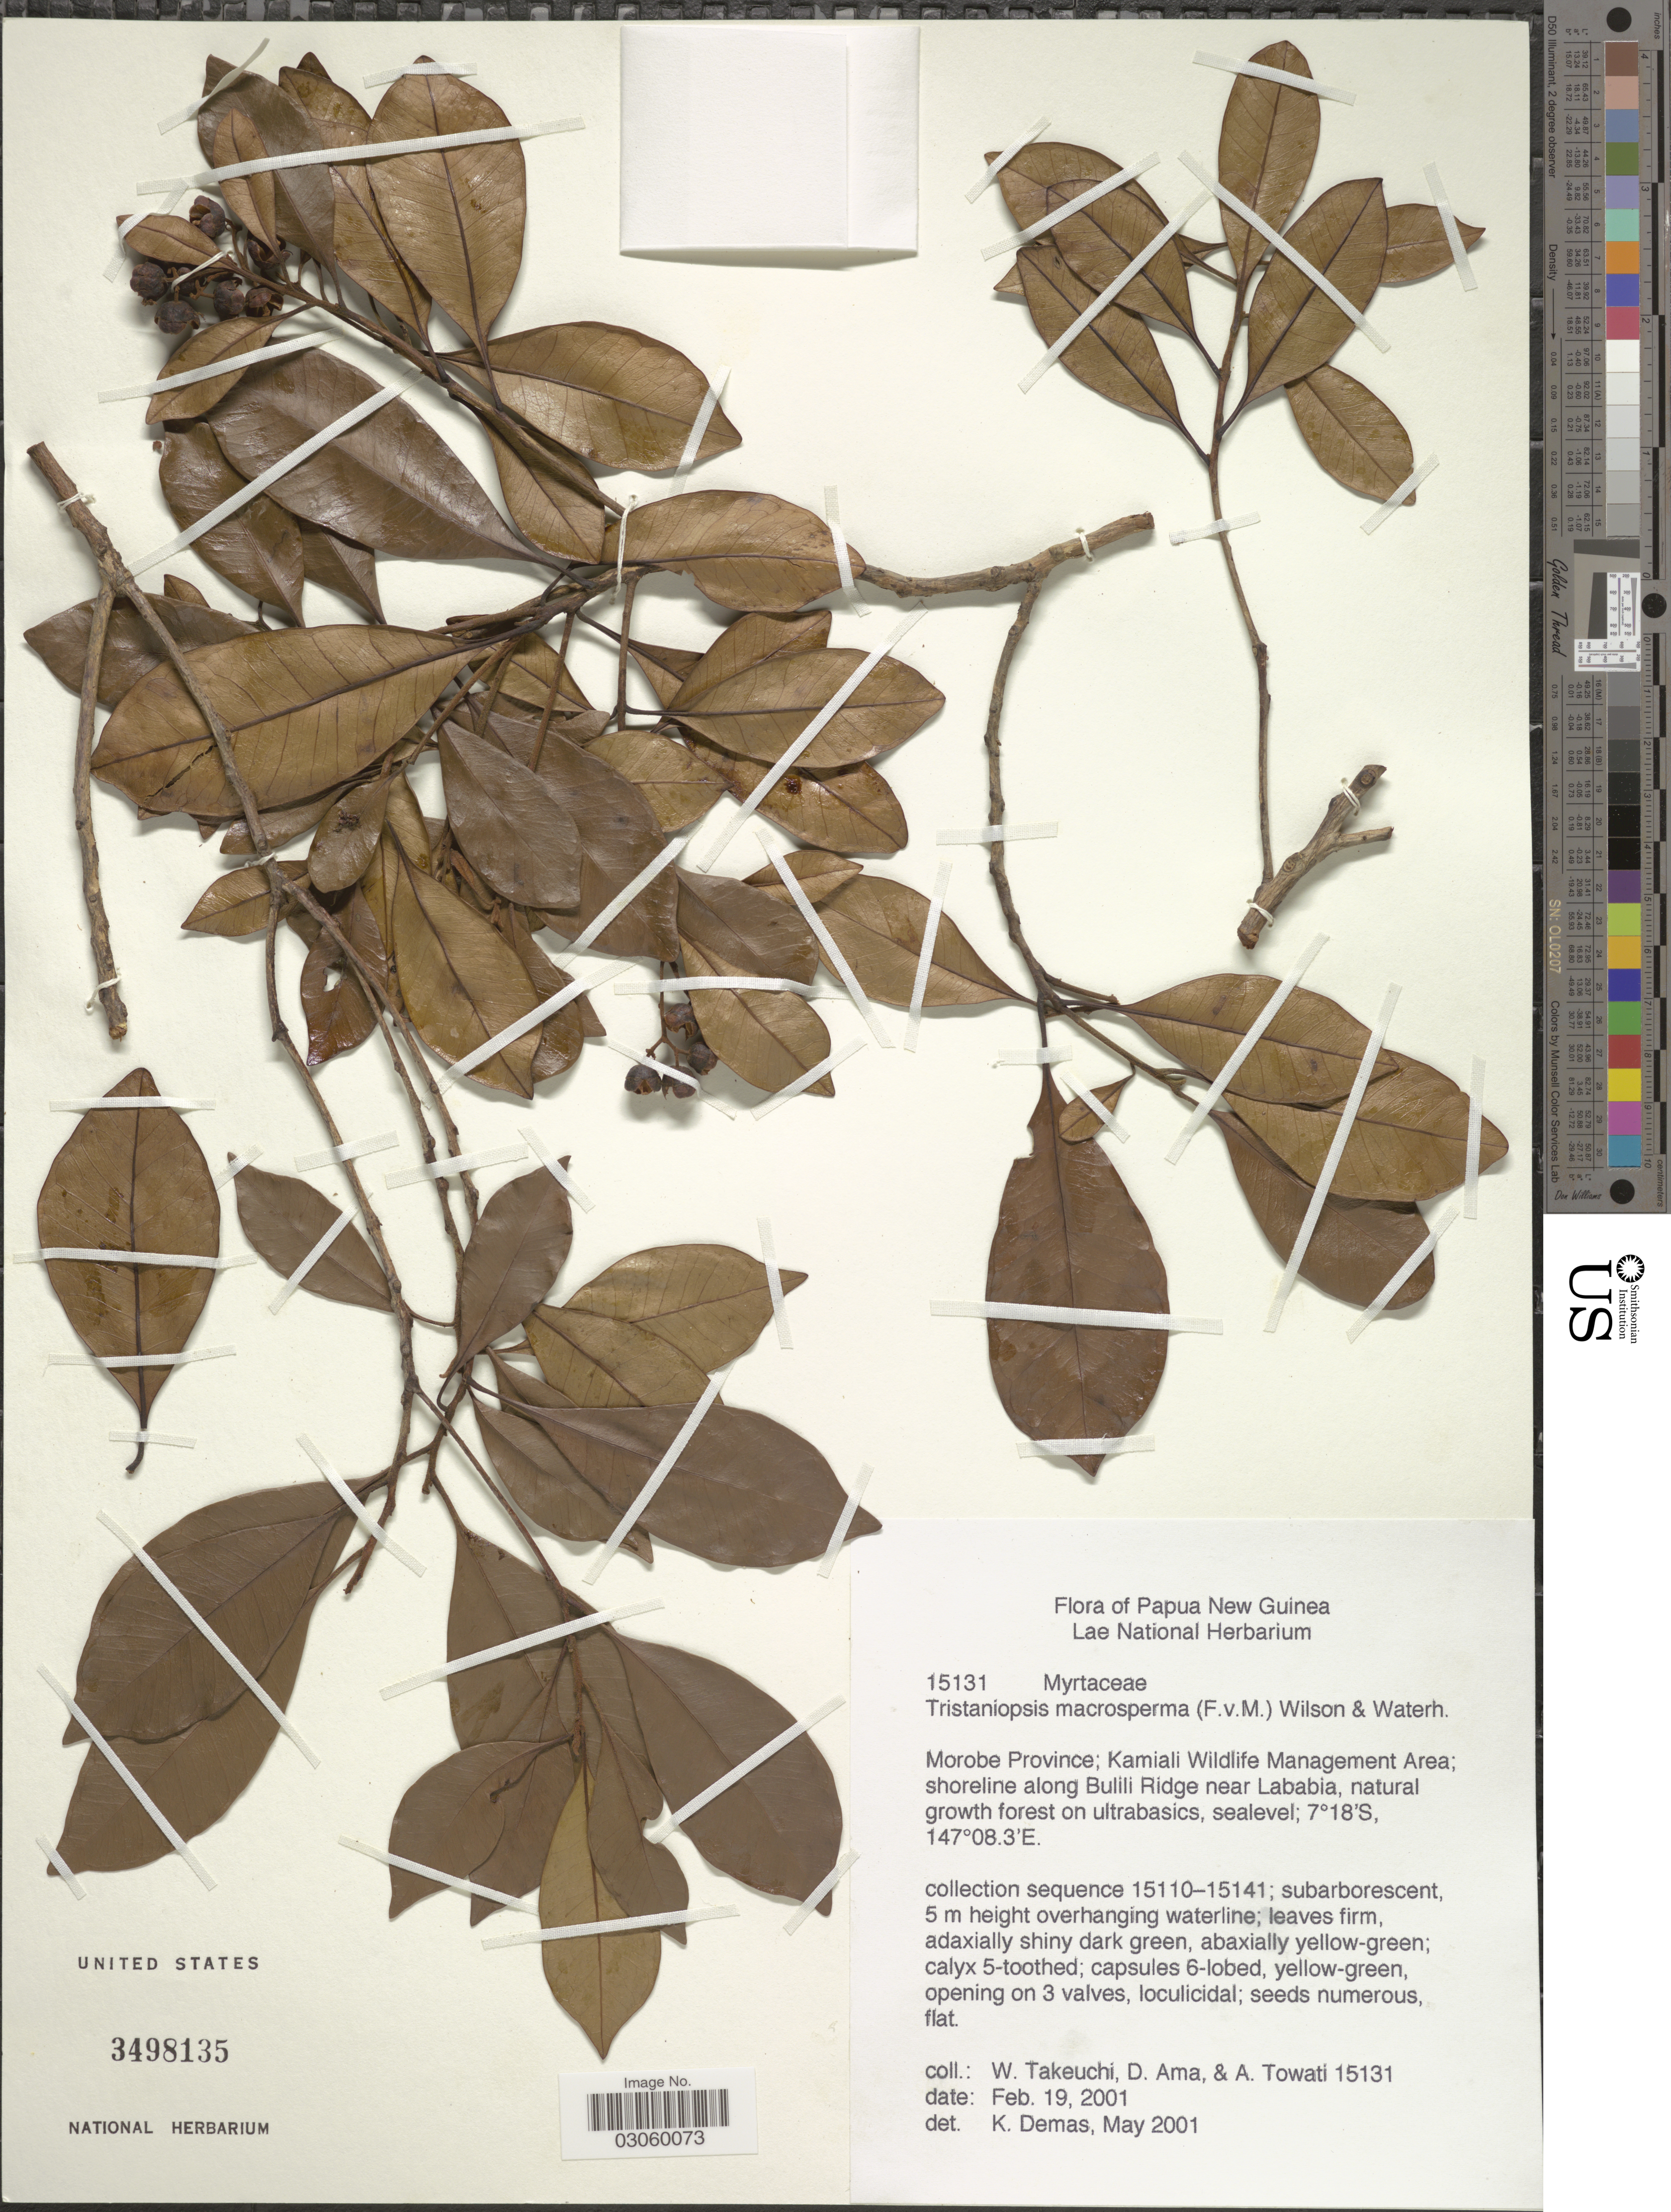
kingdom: Plantae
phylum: Tracheophyta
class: Magnoliopsida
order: Myrtales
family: Myrtaceae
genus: Tristaniopsis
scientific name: Tristaniopsis macrosperma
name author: (F. Muell.) P.G. Wilson & J. T. Waterh.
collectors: W. Takeuchi, D. Ama & A. Towati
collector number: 15131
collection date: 2001-02-19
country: Papua New Guinea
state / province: Morobe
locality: Morobe Province; Kamiali Wildlife Management Area; shoreline along Bulili Ridge near Lababia.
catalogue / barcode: US 3498135